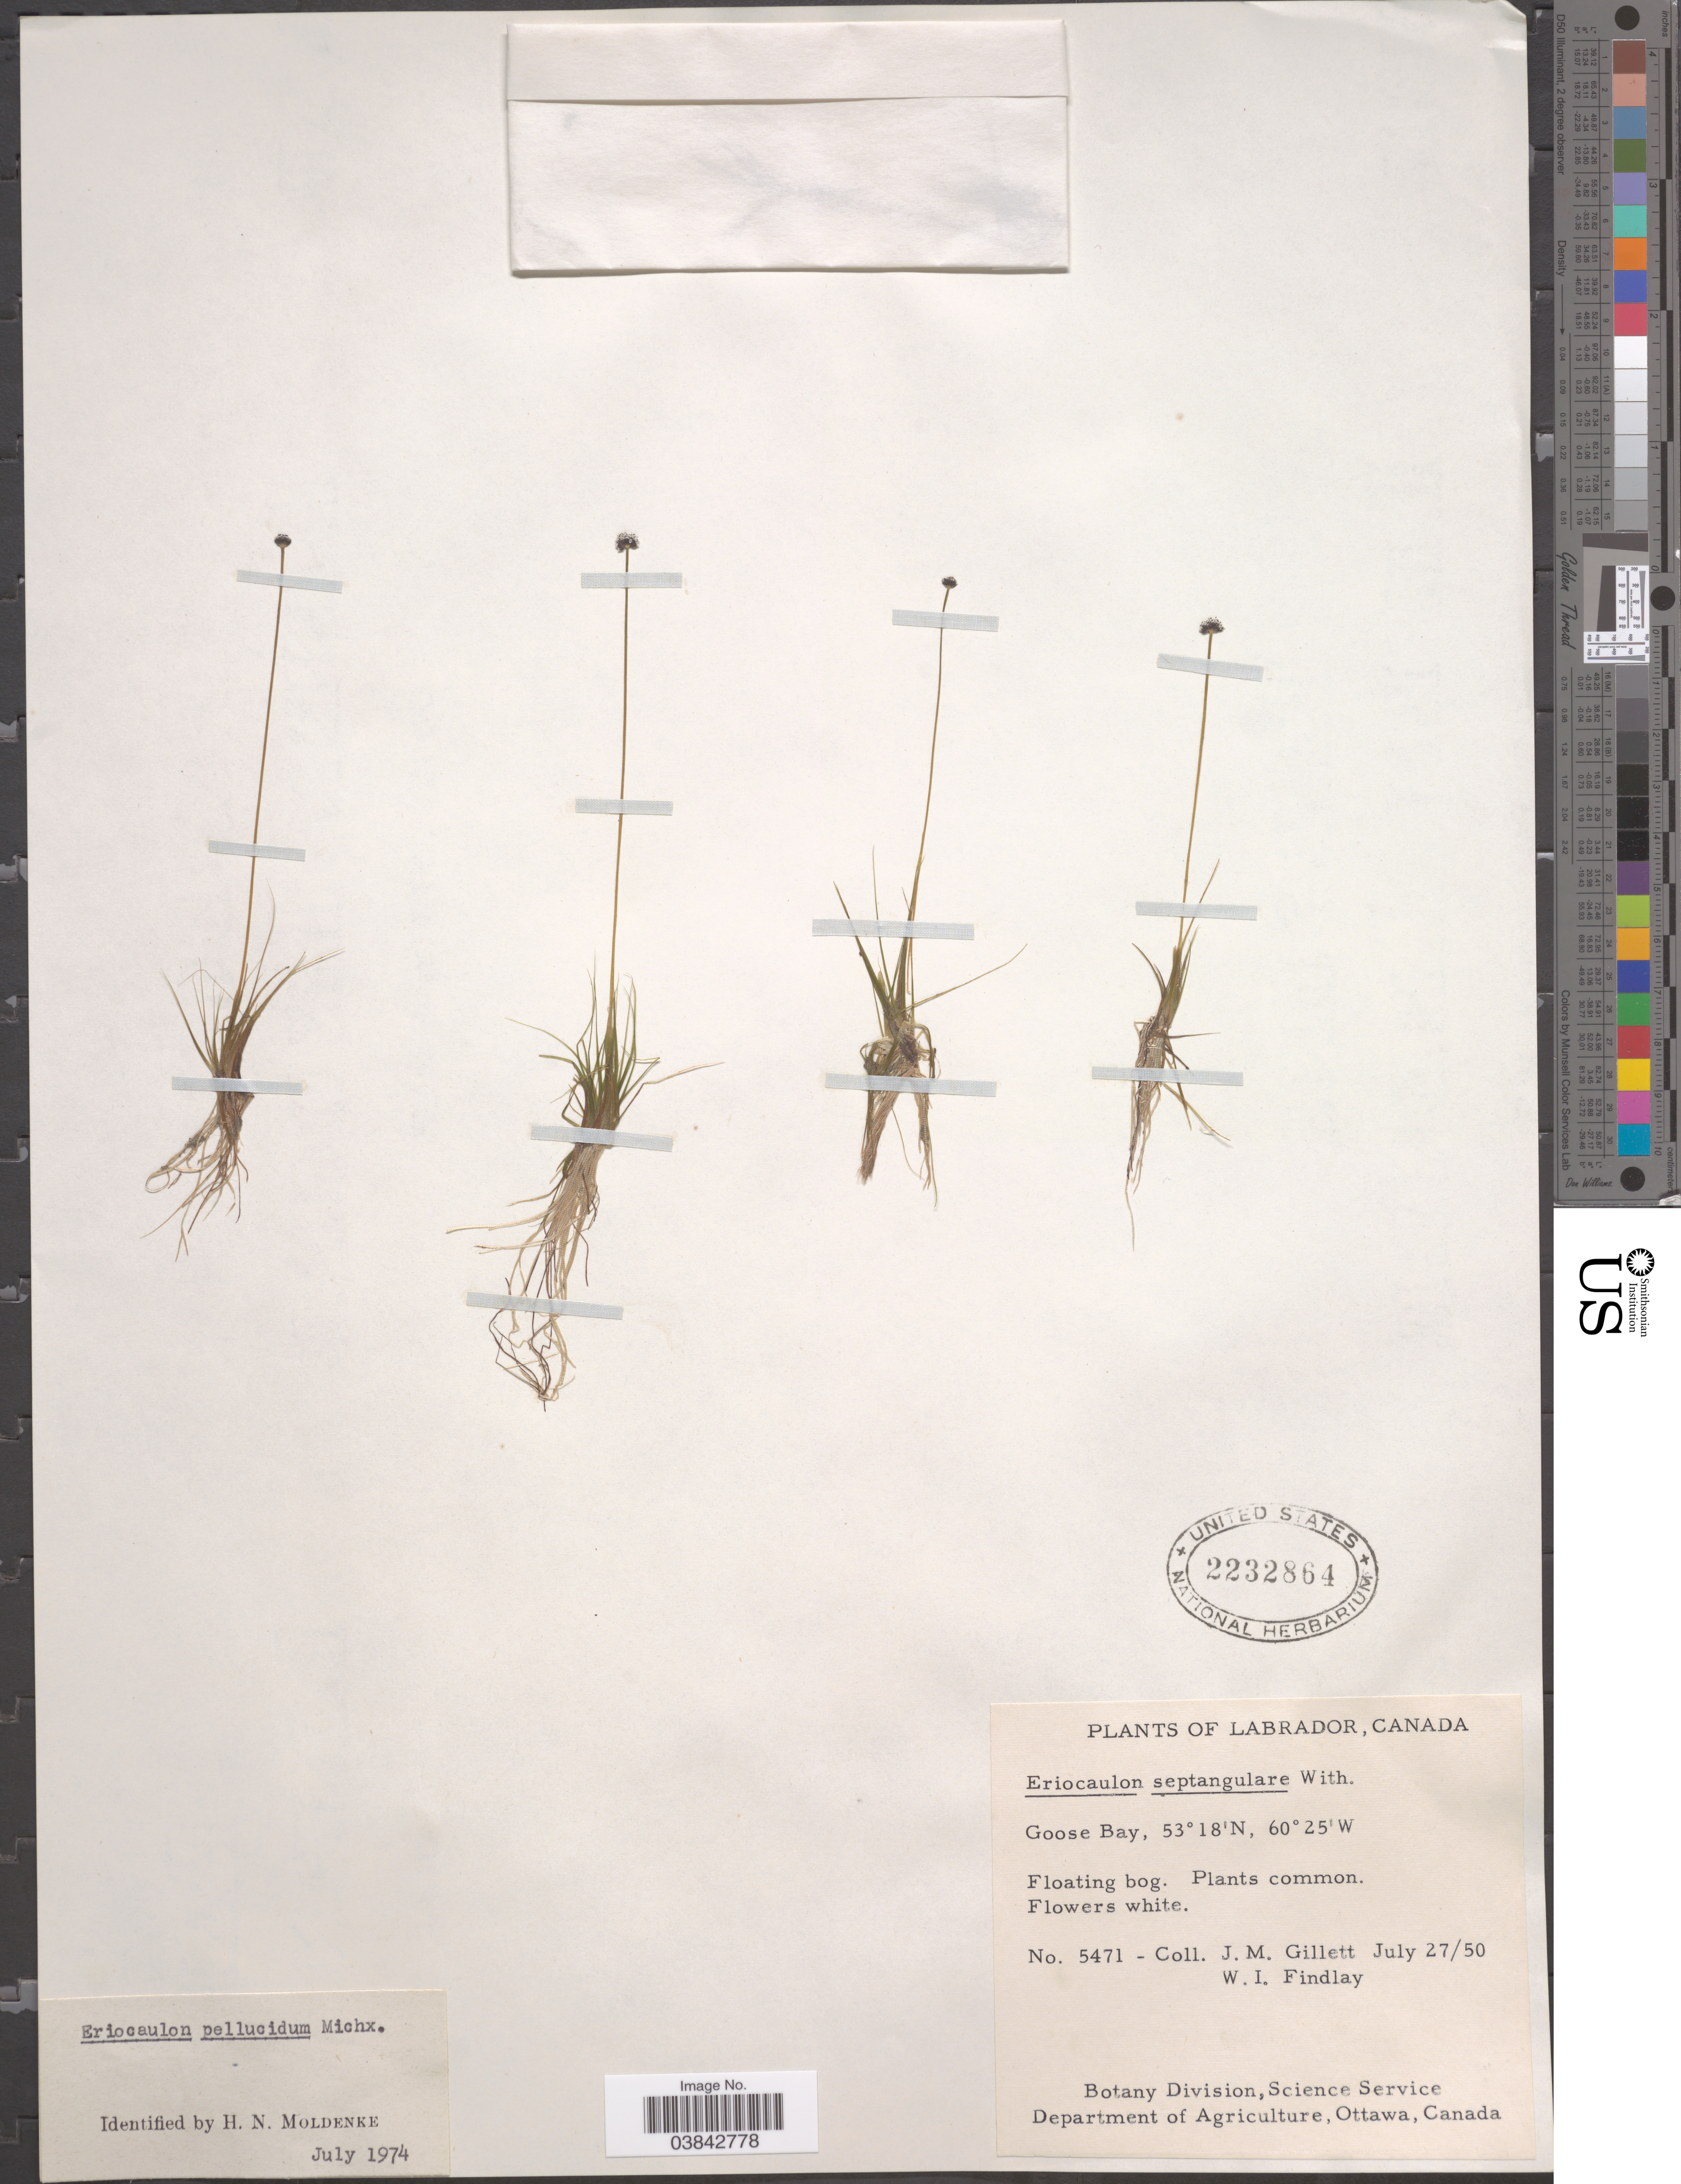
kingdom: Plantae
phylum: Tracheophyta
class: Liliopsida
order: Poales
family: Eriocaulaceae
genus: Eriocaulon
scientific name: Eriocaulon aquaticum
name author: (Hill) Druce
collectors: J. M. Gillett & W. Findlay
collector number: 5471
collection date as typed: Transcribed d/m/y: 27/7/50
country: Canada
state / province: Newfoundland and Labrador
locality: Labrador. Goose Bay.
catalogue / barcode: US 2232864